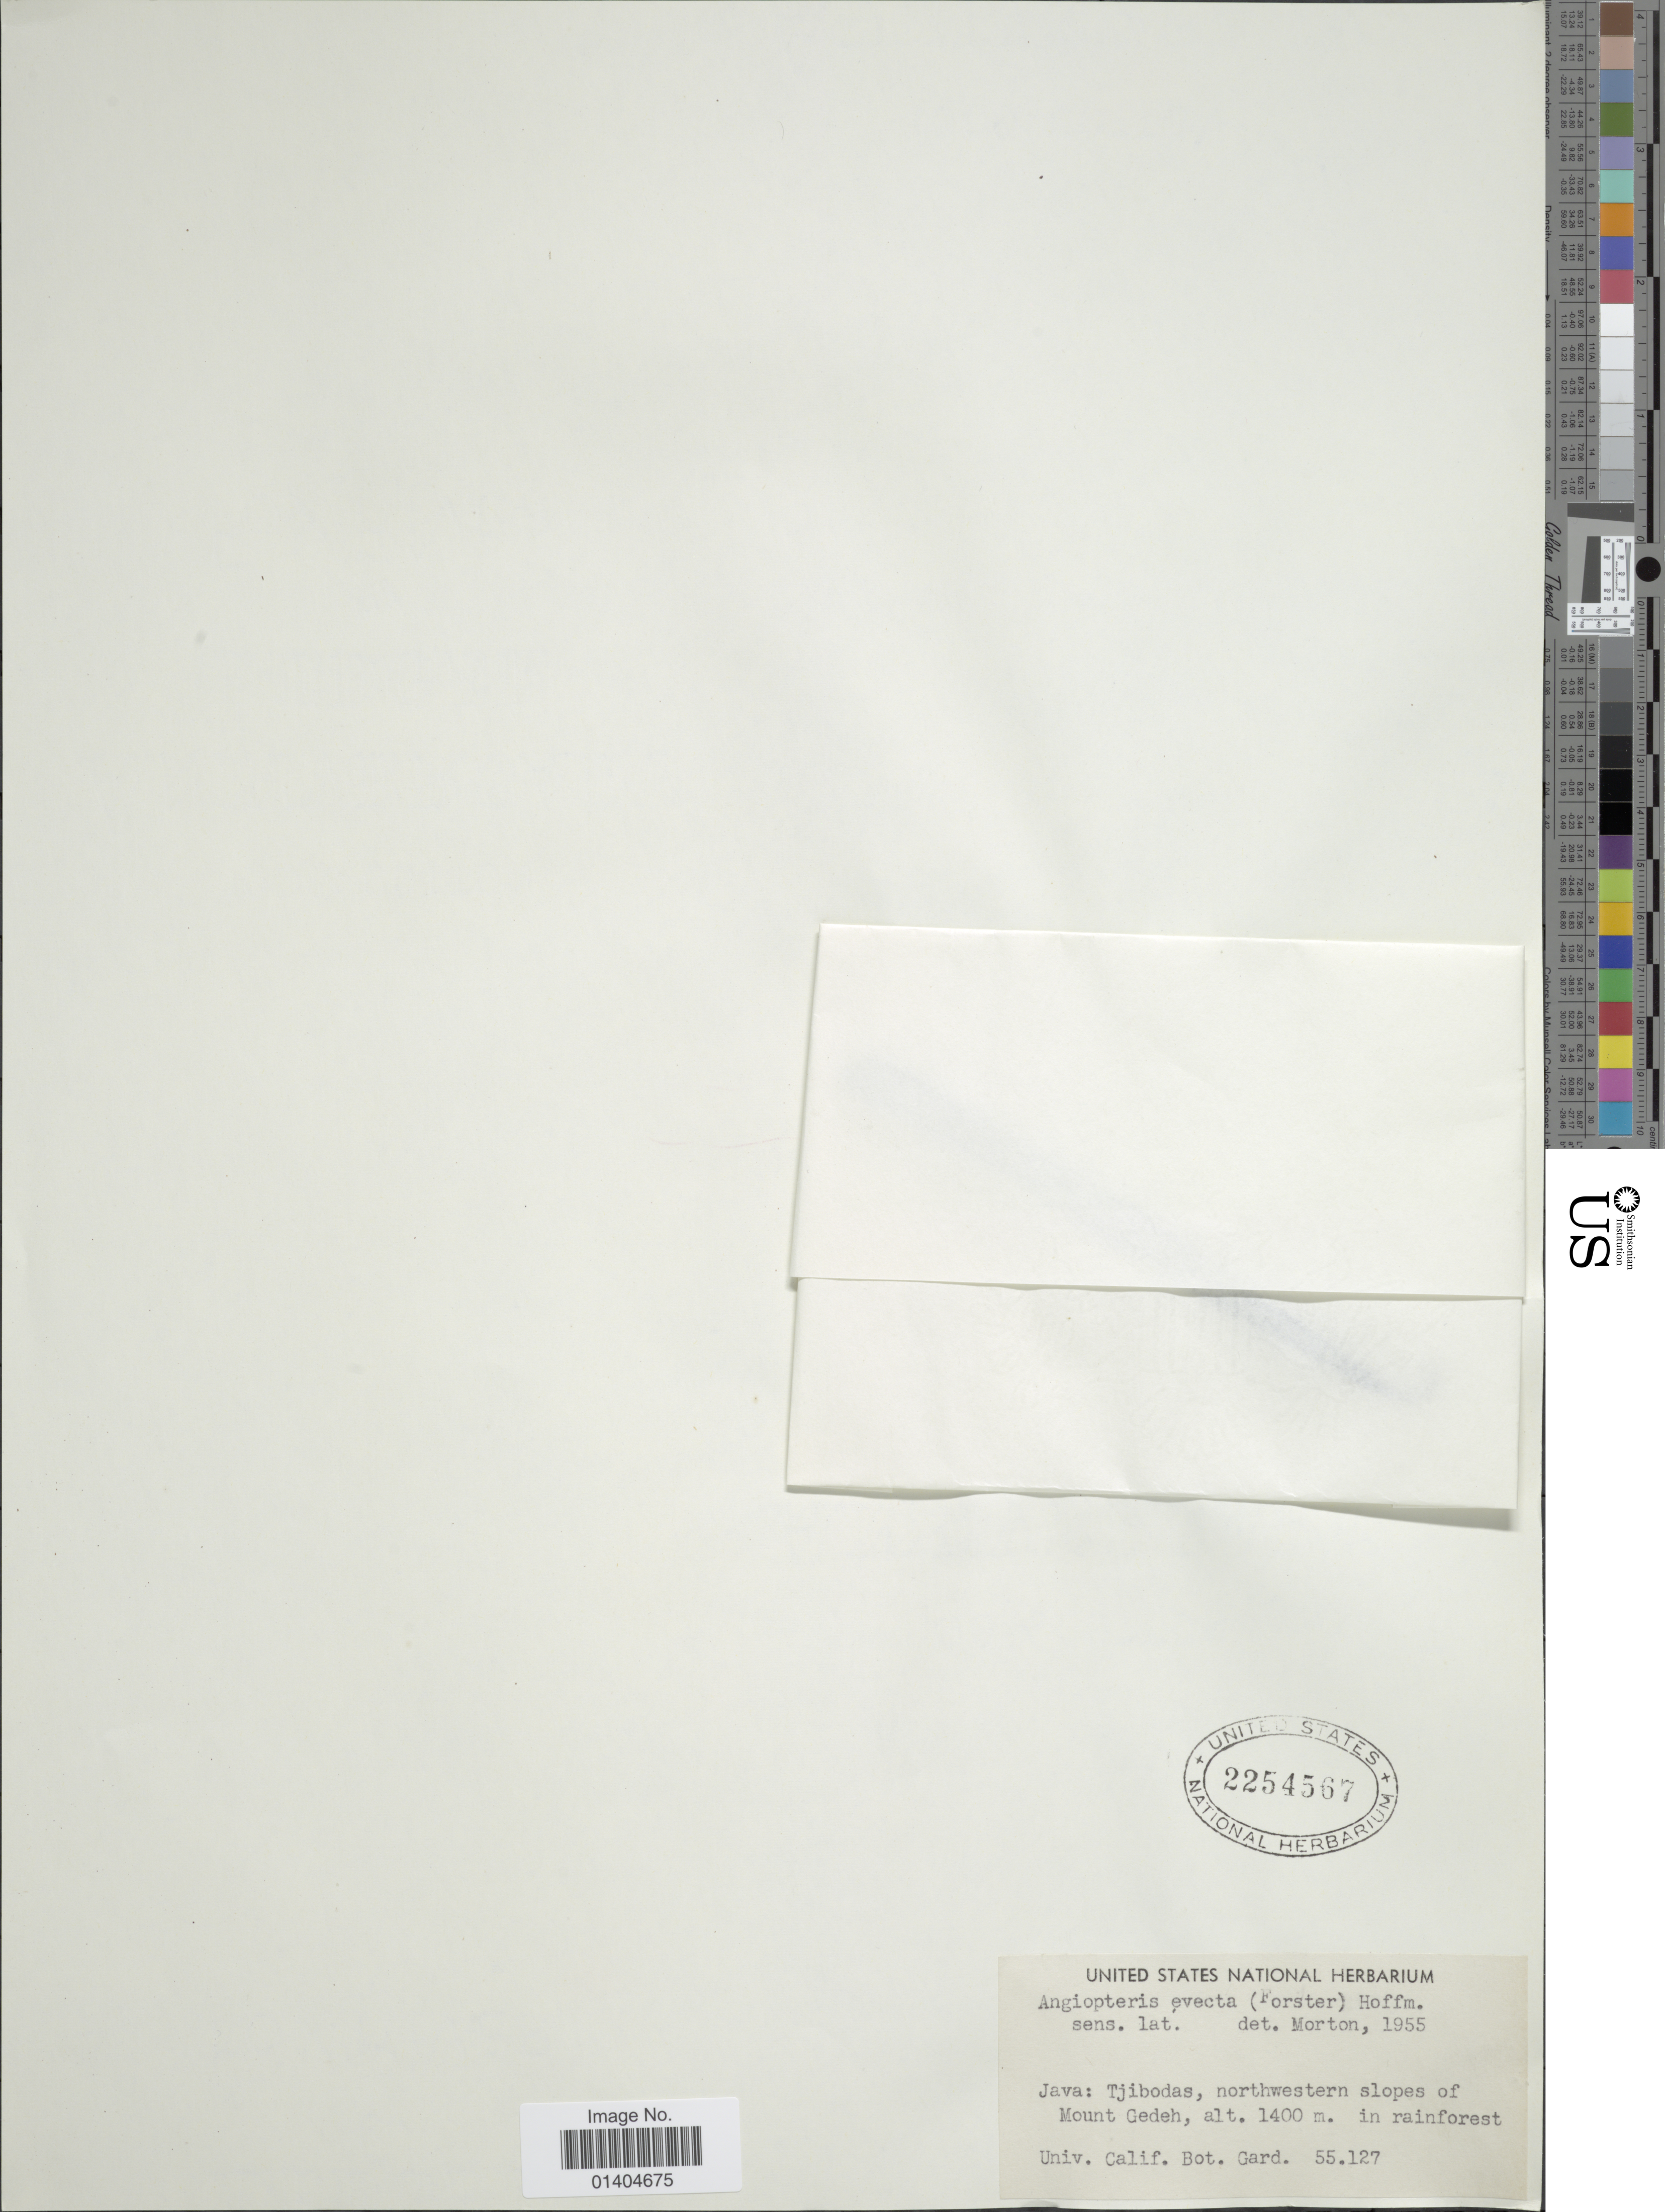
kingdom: Plantae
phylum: Tracheophyta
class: Polypodiopsida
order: Marattiales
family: Marattiaceae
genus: Angiopteris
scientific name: Angiopteris evecta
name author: (G. Forst.) Hoffm.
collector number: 55127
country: Indonesia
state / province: Java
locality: Tjibodas, northwestern slopes of Mount Gedeh.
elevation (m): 1400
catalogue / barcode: US 2254567